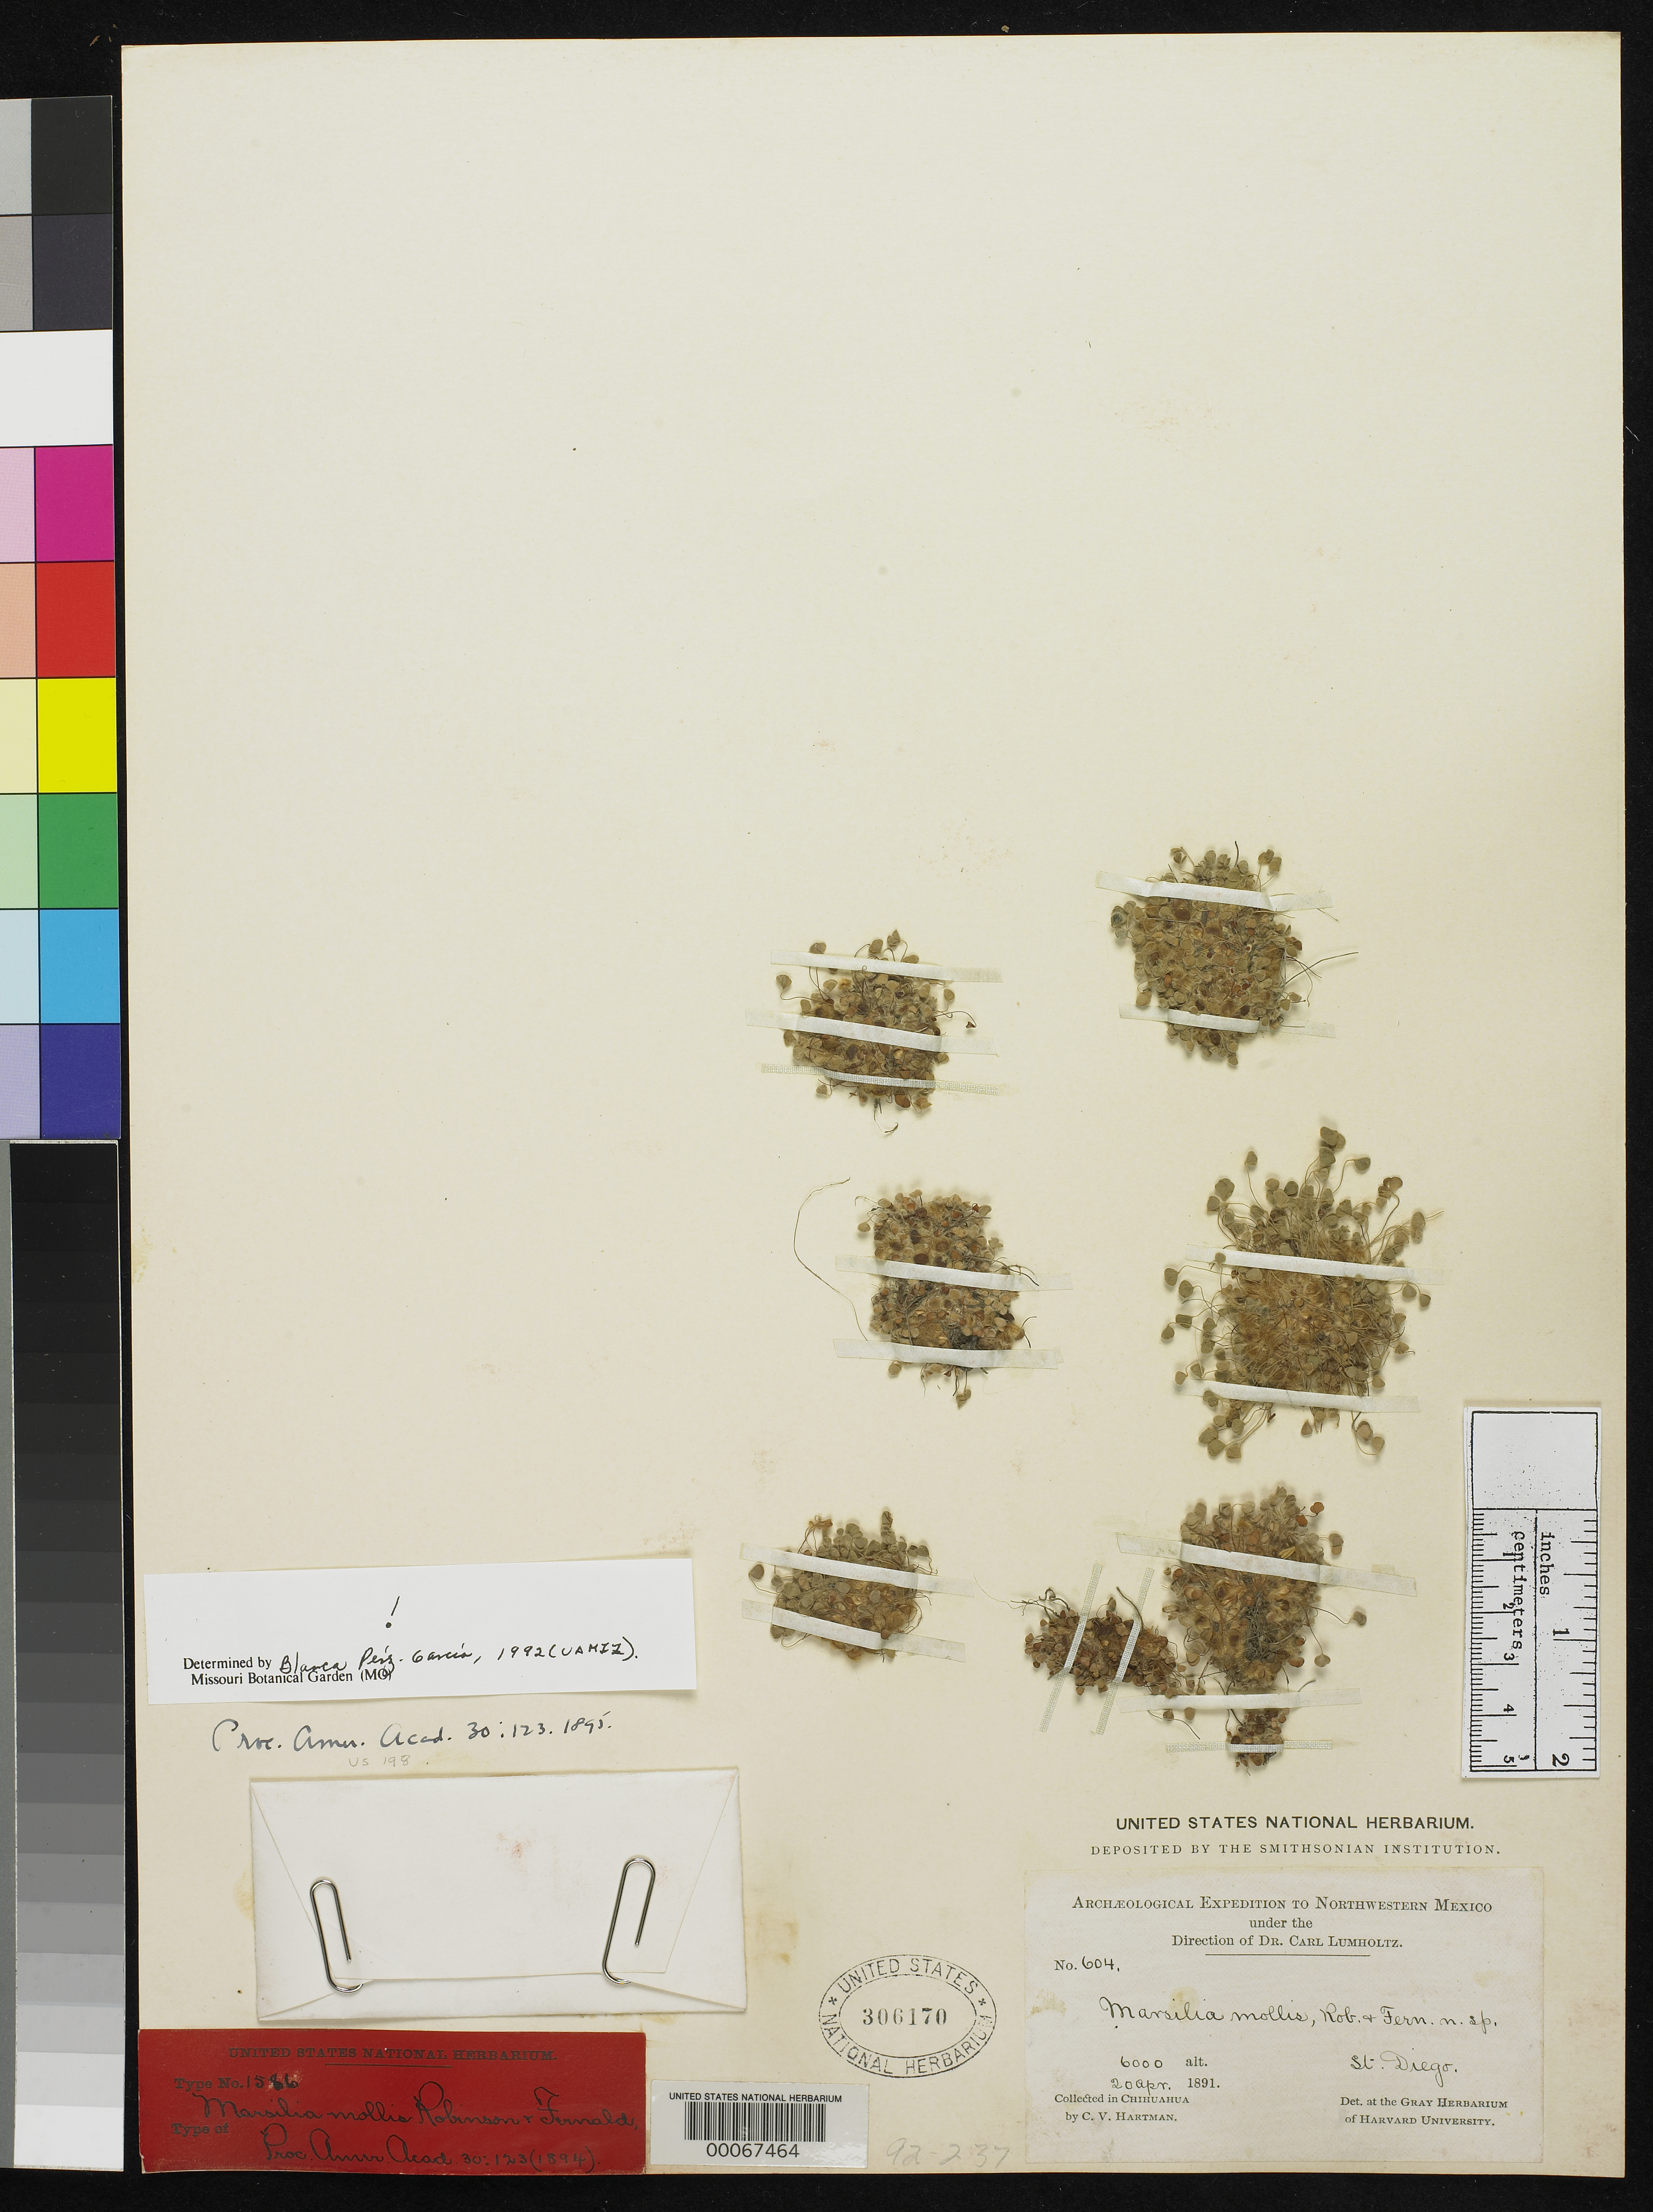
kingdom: Plantae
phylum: Tracheophyta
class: Polypodiopsida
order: Salviniales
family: Marsileaceae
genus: Marsilea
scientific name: Marsilea mollis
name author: B.L. Rob. & Fernald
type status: Isotype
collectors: C. V. Hartman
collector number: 604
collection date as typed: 20 Apr 1891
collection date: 1891-04-20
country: Mexico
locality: St. Diego.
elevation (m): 1829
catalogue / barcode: US 306170